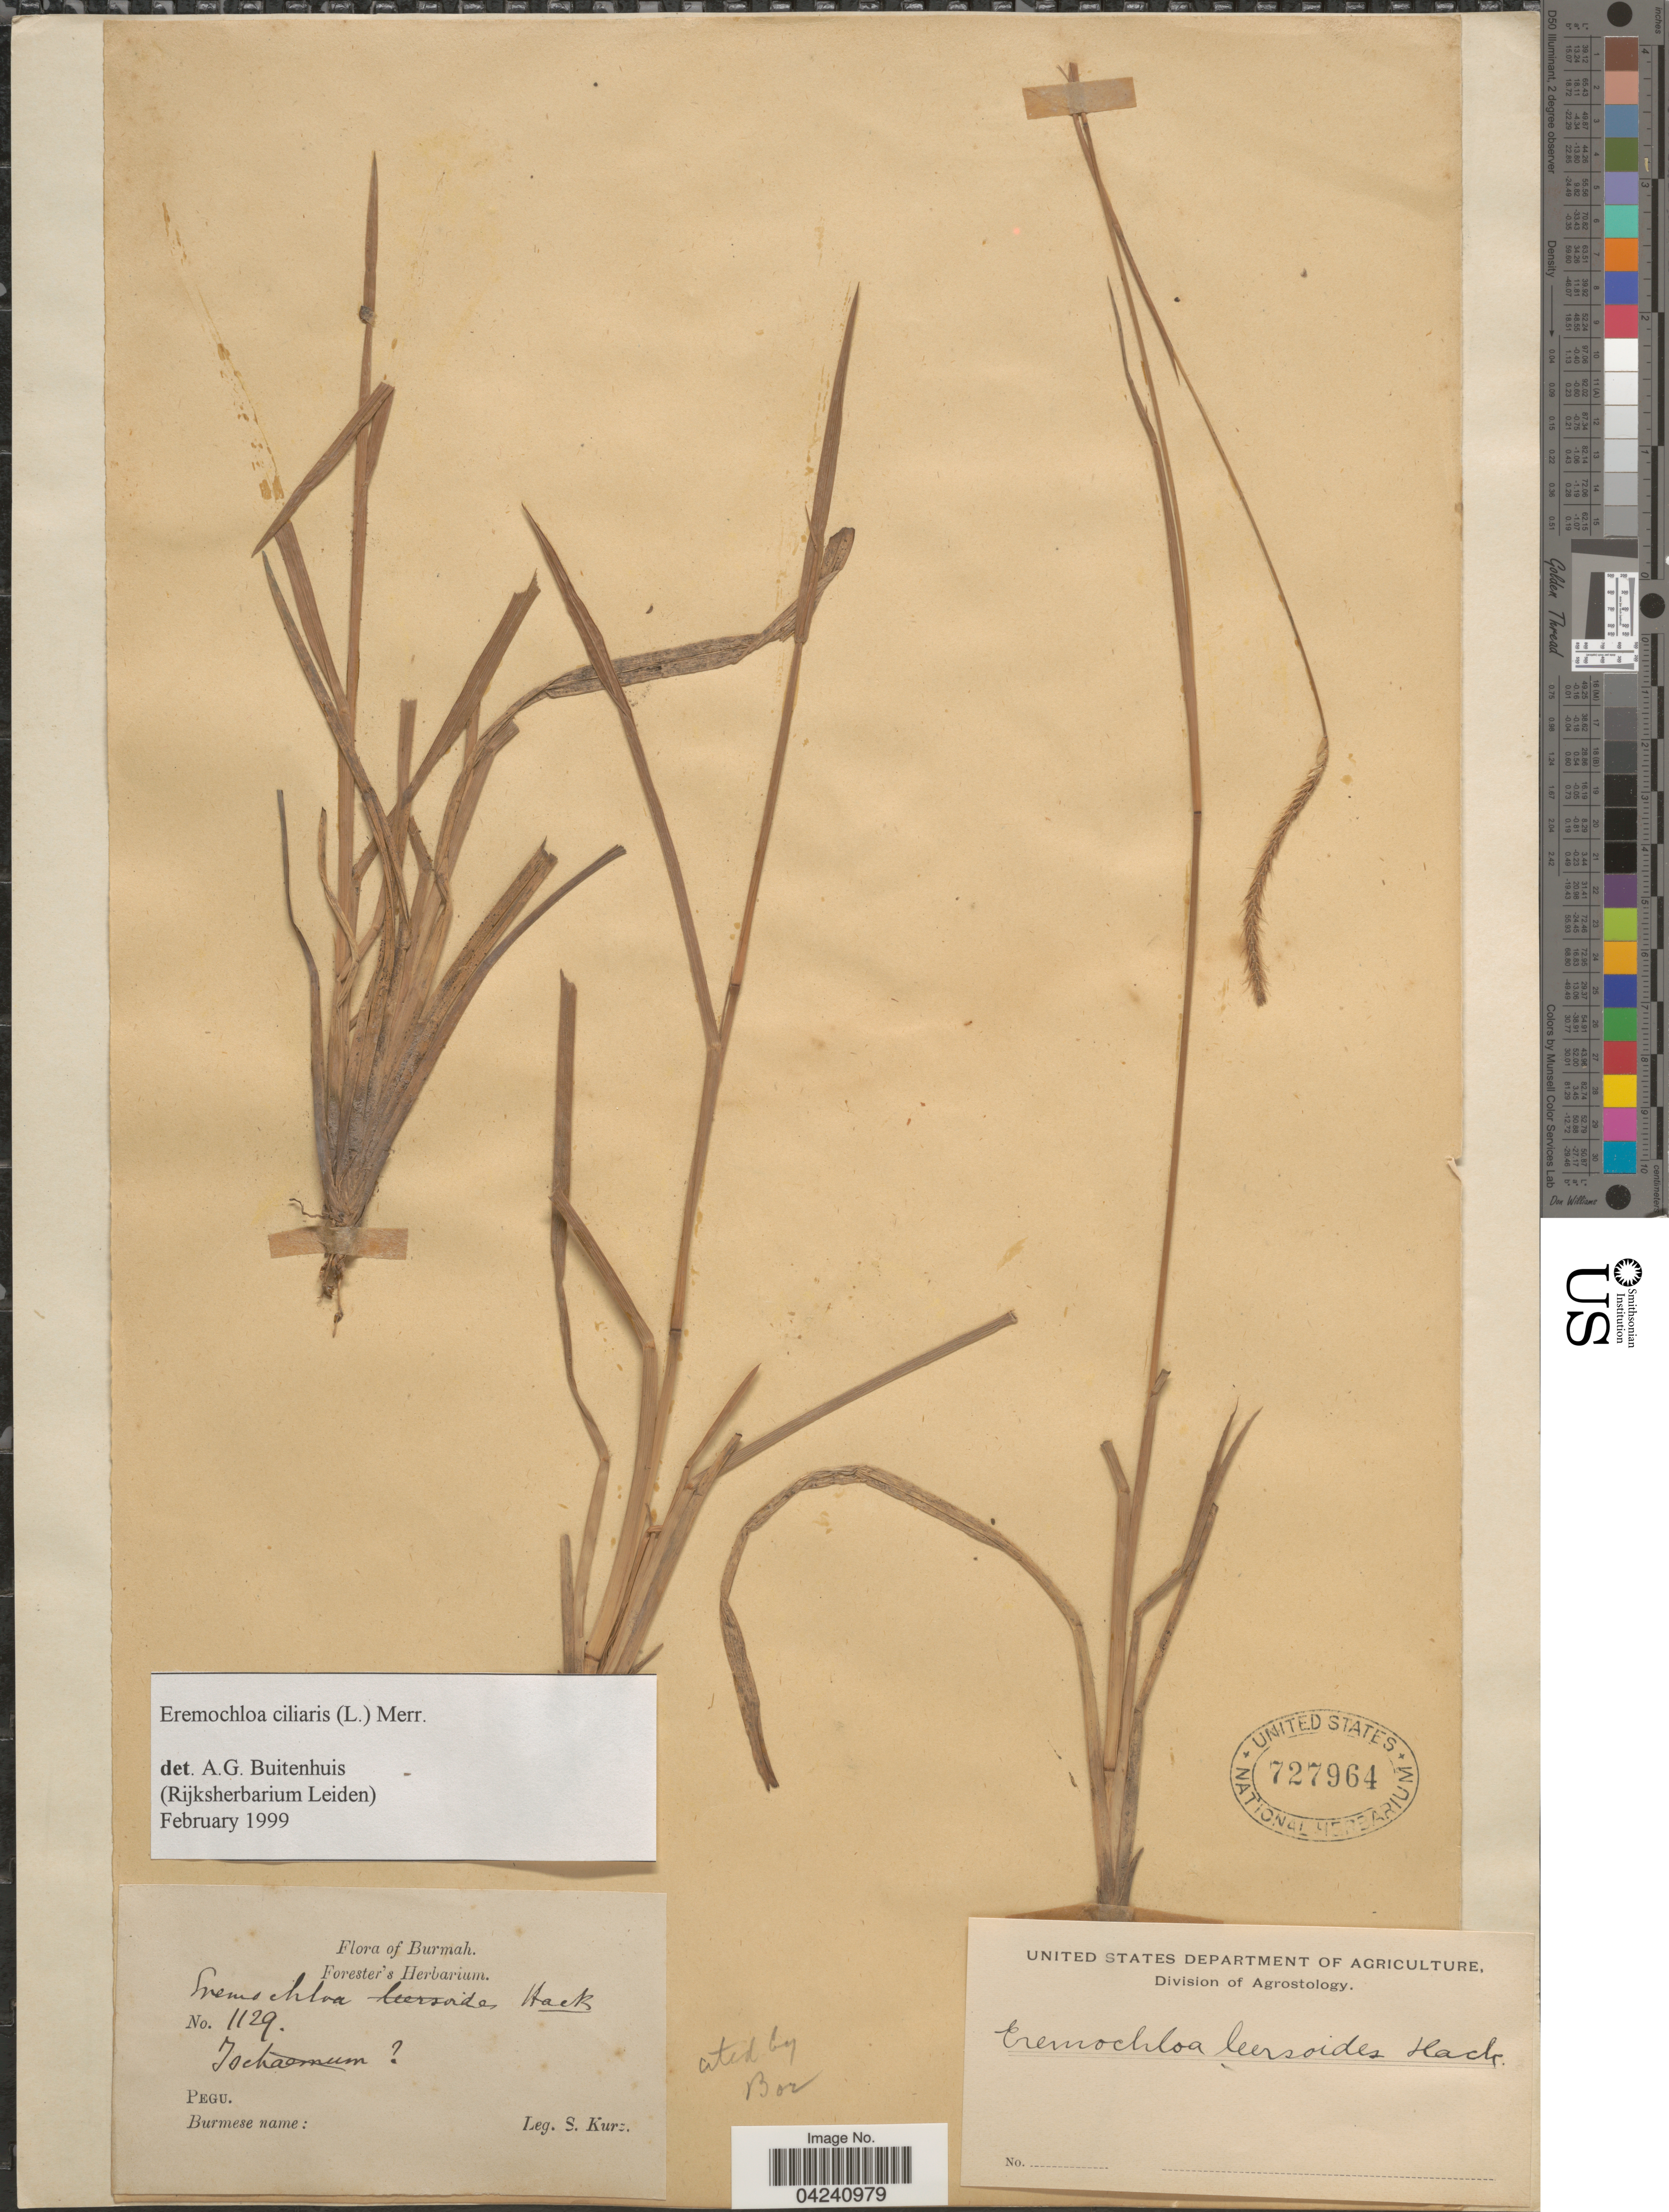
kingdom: Plantae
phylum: Tracheophyta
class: Liliopsida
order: Poales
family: Poaceae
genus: Eremochloa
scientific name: Eremochloa ciliaris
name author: (L.) Merr.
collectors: S. Kurz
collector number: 1129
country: Myanmar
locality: Burmah. Pegu.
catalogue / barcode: US 727964